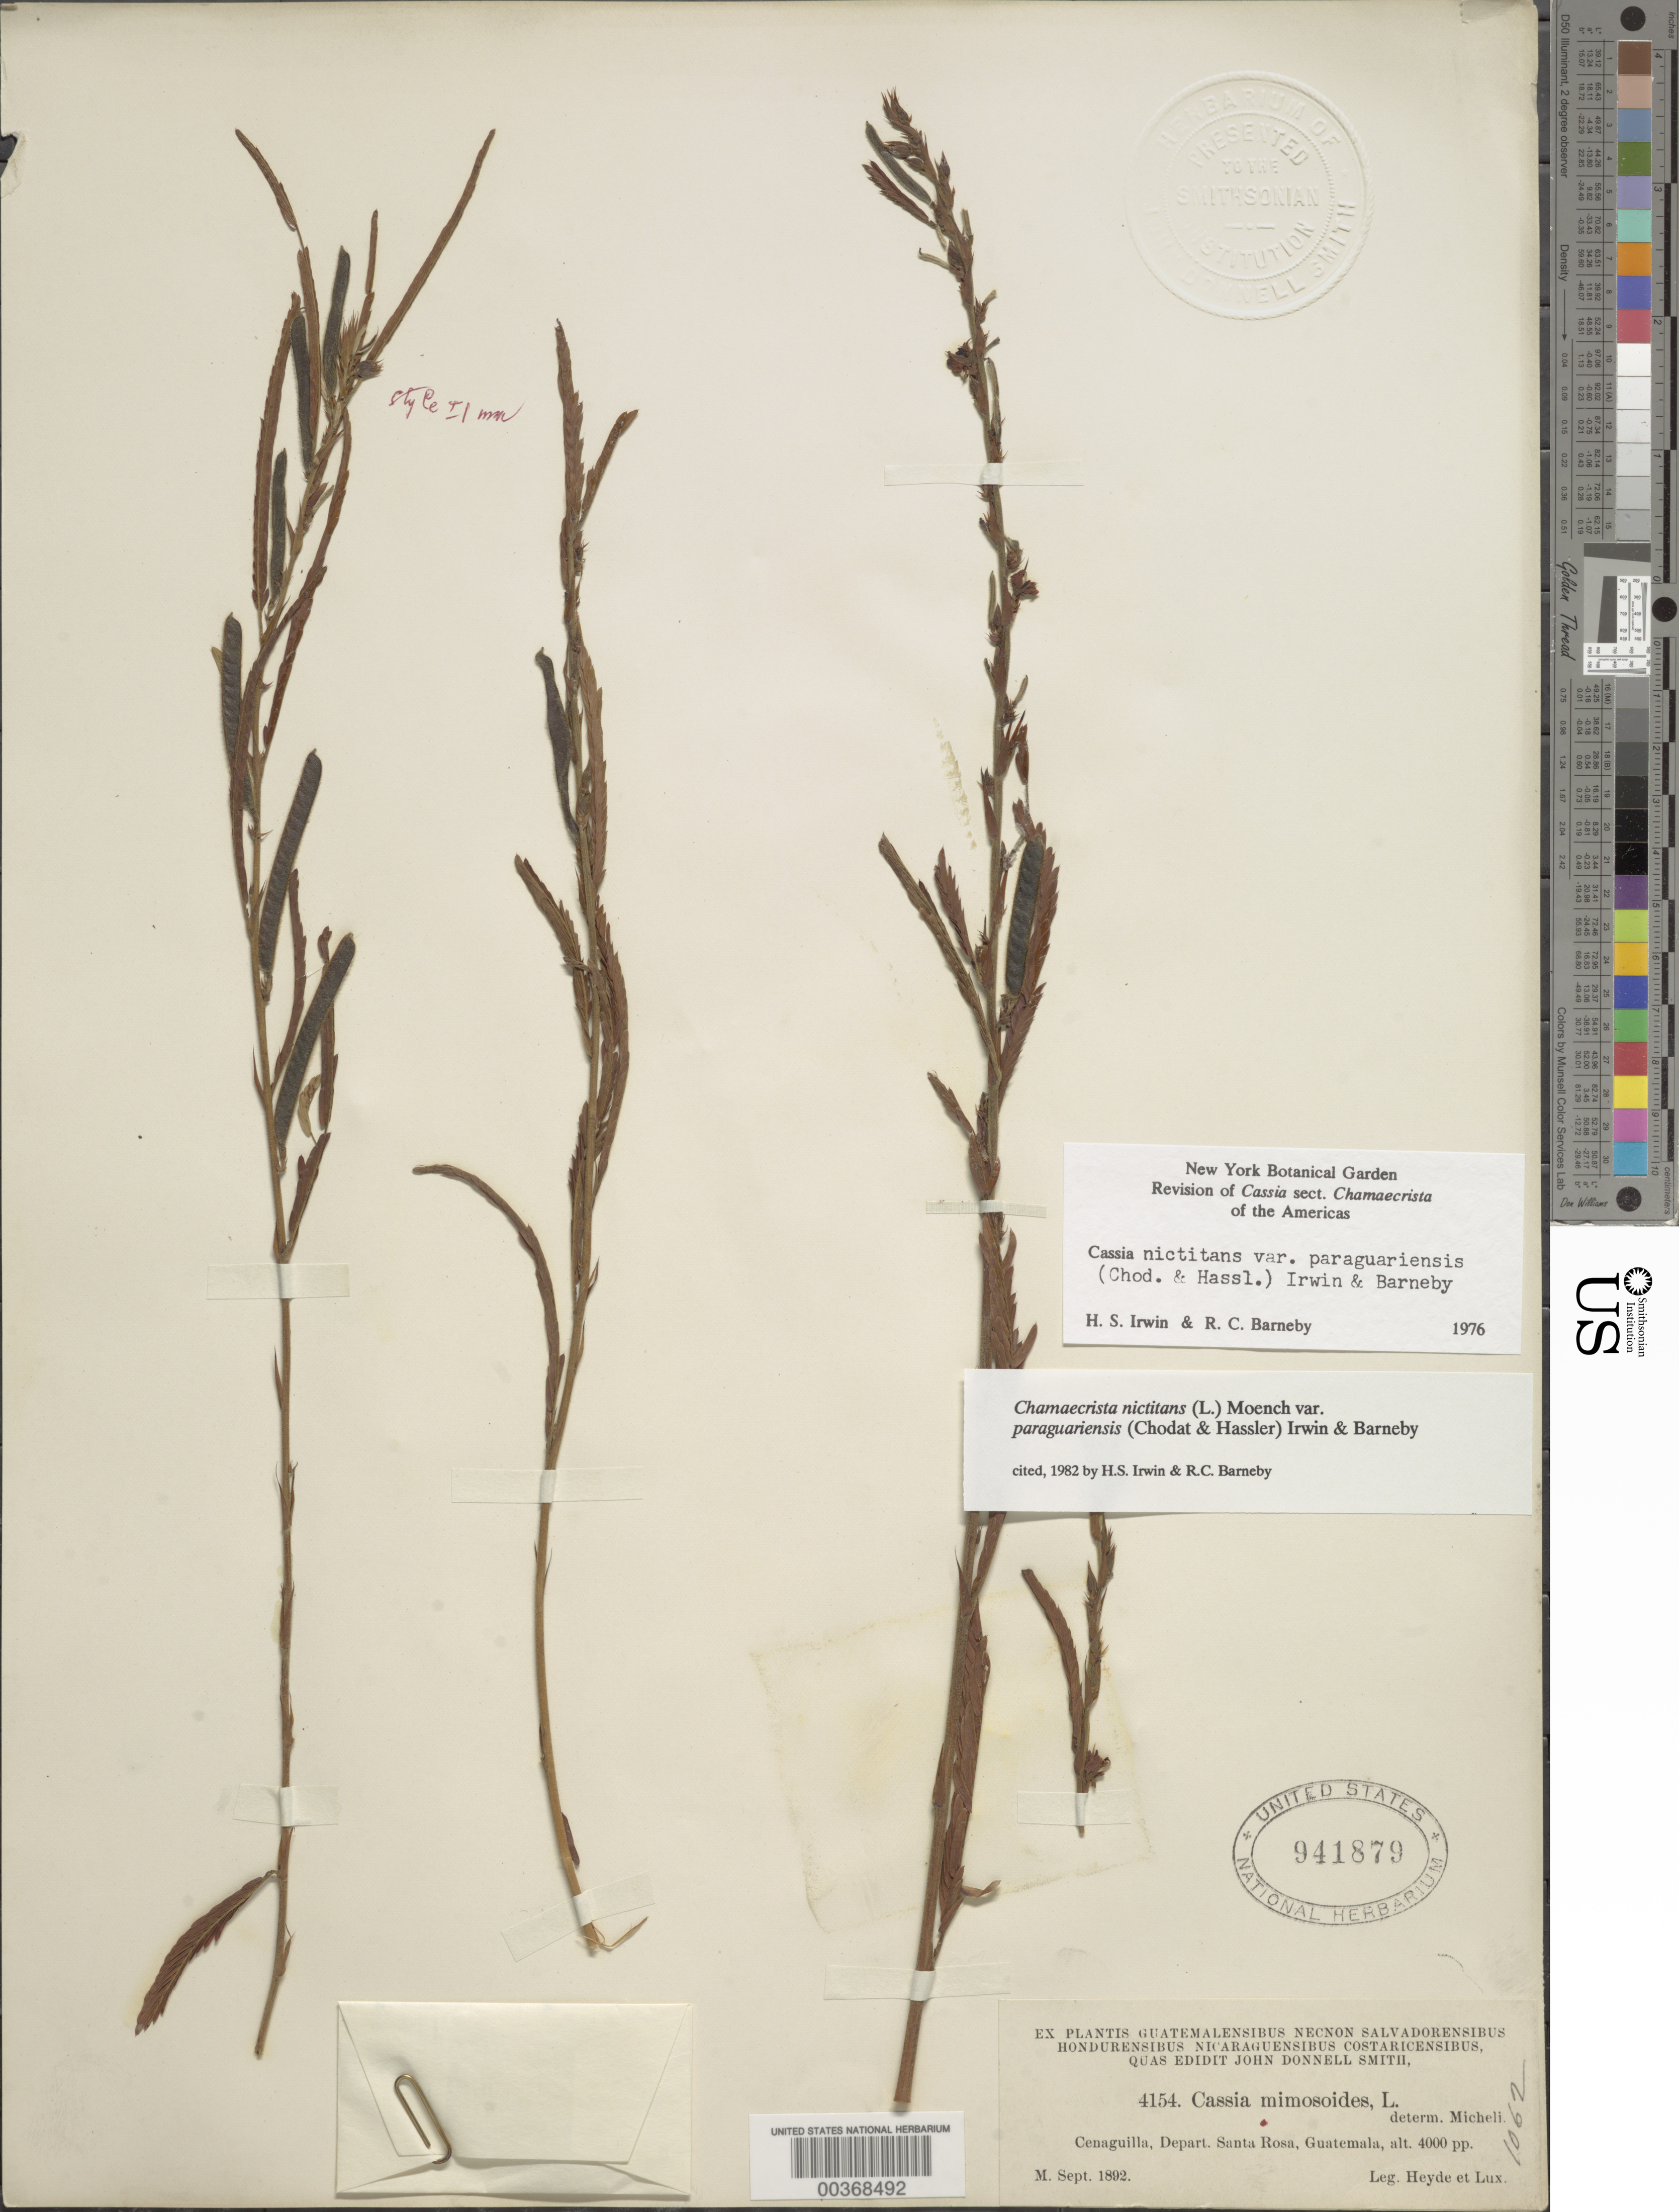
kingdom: Plantae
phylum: Tracheophyta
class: Magnoliopsida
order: Fabales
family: Fabaceae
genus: Chamaecrista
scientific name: Chamaecrista nictitans var. paraguariensis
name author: (Chodat & Hassl.) H.S. Irwin & Barneby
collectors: A. W. Heyde & E. Lux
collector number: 4154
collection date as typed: Sep 1892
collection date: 1892-09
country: El Salvador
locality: Cenaguilla, santa rosa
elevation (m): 1219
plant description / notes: Check locality data; surely Guatemala, not El Salvador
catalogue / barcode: US 941879